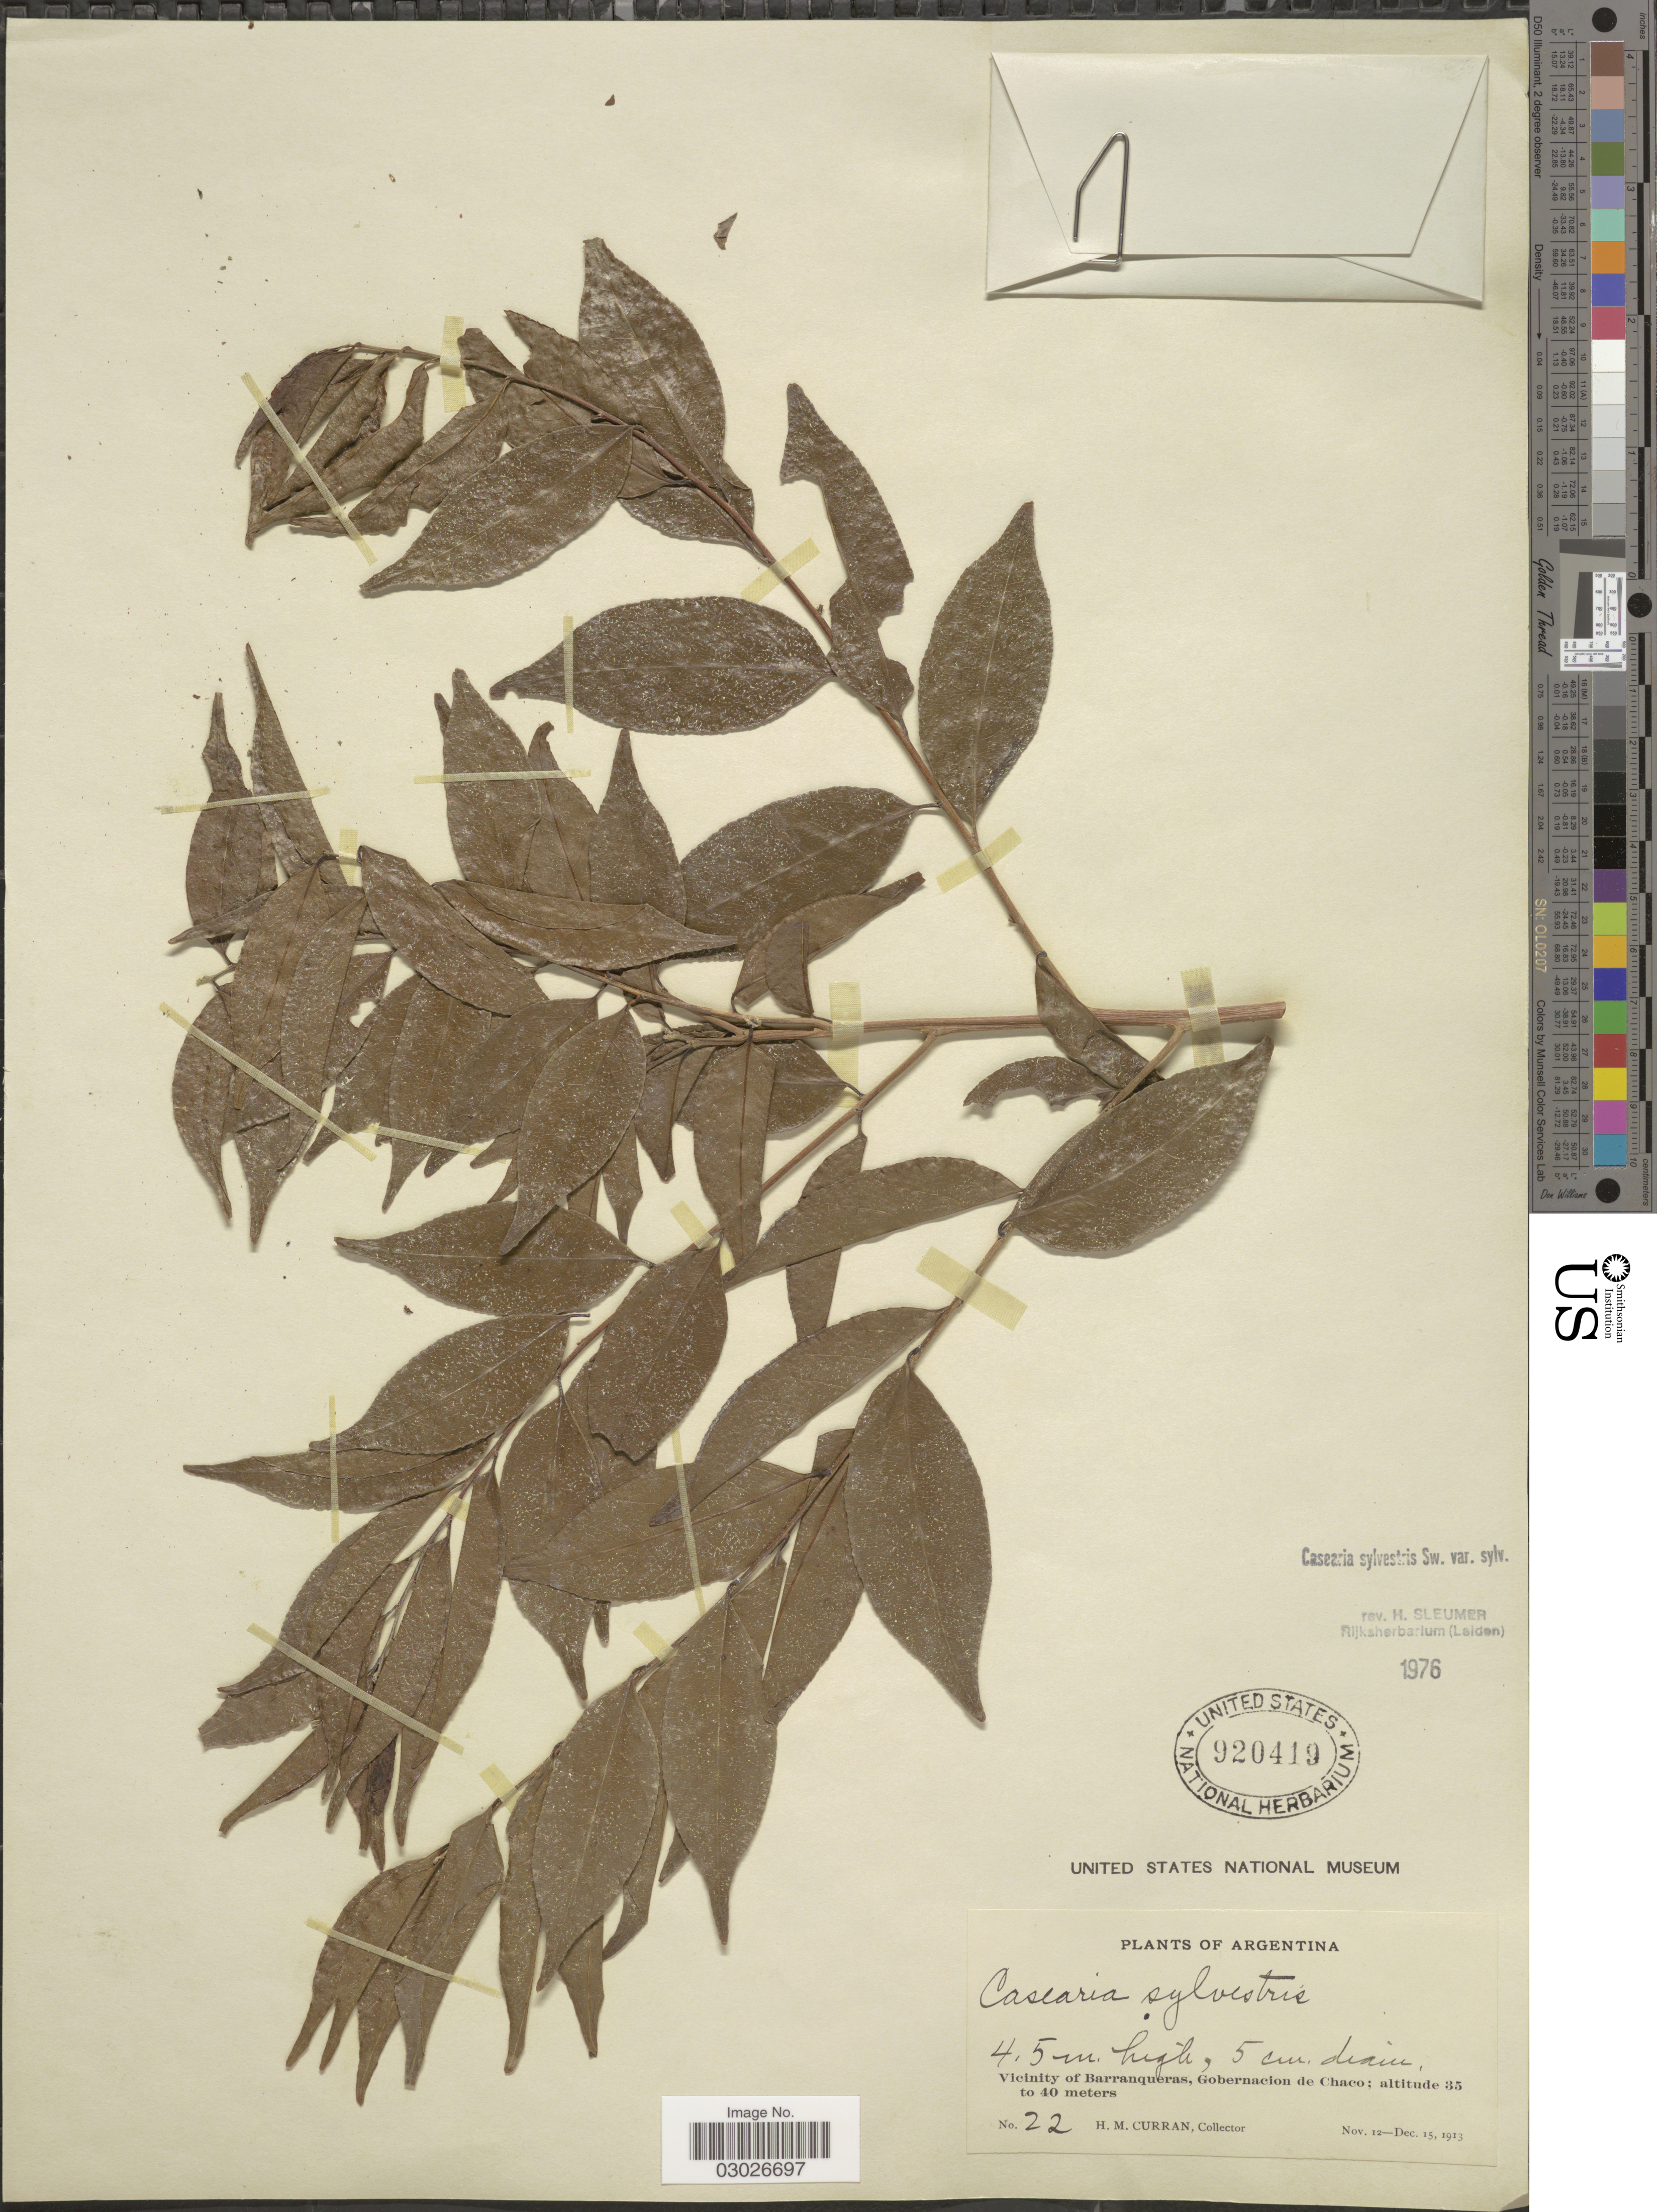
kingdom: Plantae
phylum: Tracheophyta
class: Magnoliopsida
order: Malpighiales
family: Salicaceae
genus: Casearia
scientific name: Casearia sylvestris var. sylvestris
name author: Sw.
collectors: H. M. Curran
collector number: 22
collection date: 1913-11-12/1913-12-15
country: Argentina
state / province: Chaco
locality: Vicinity of Barranqueras, Gobernacion de Chaco.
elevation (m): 35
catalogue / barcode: US 920419